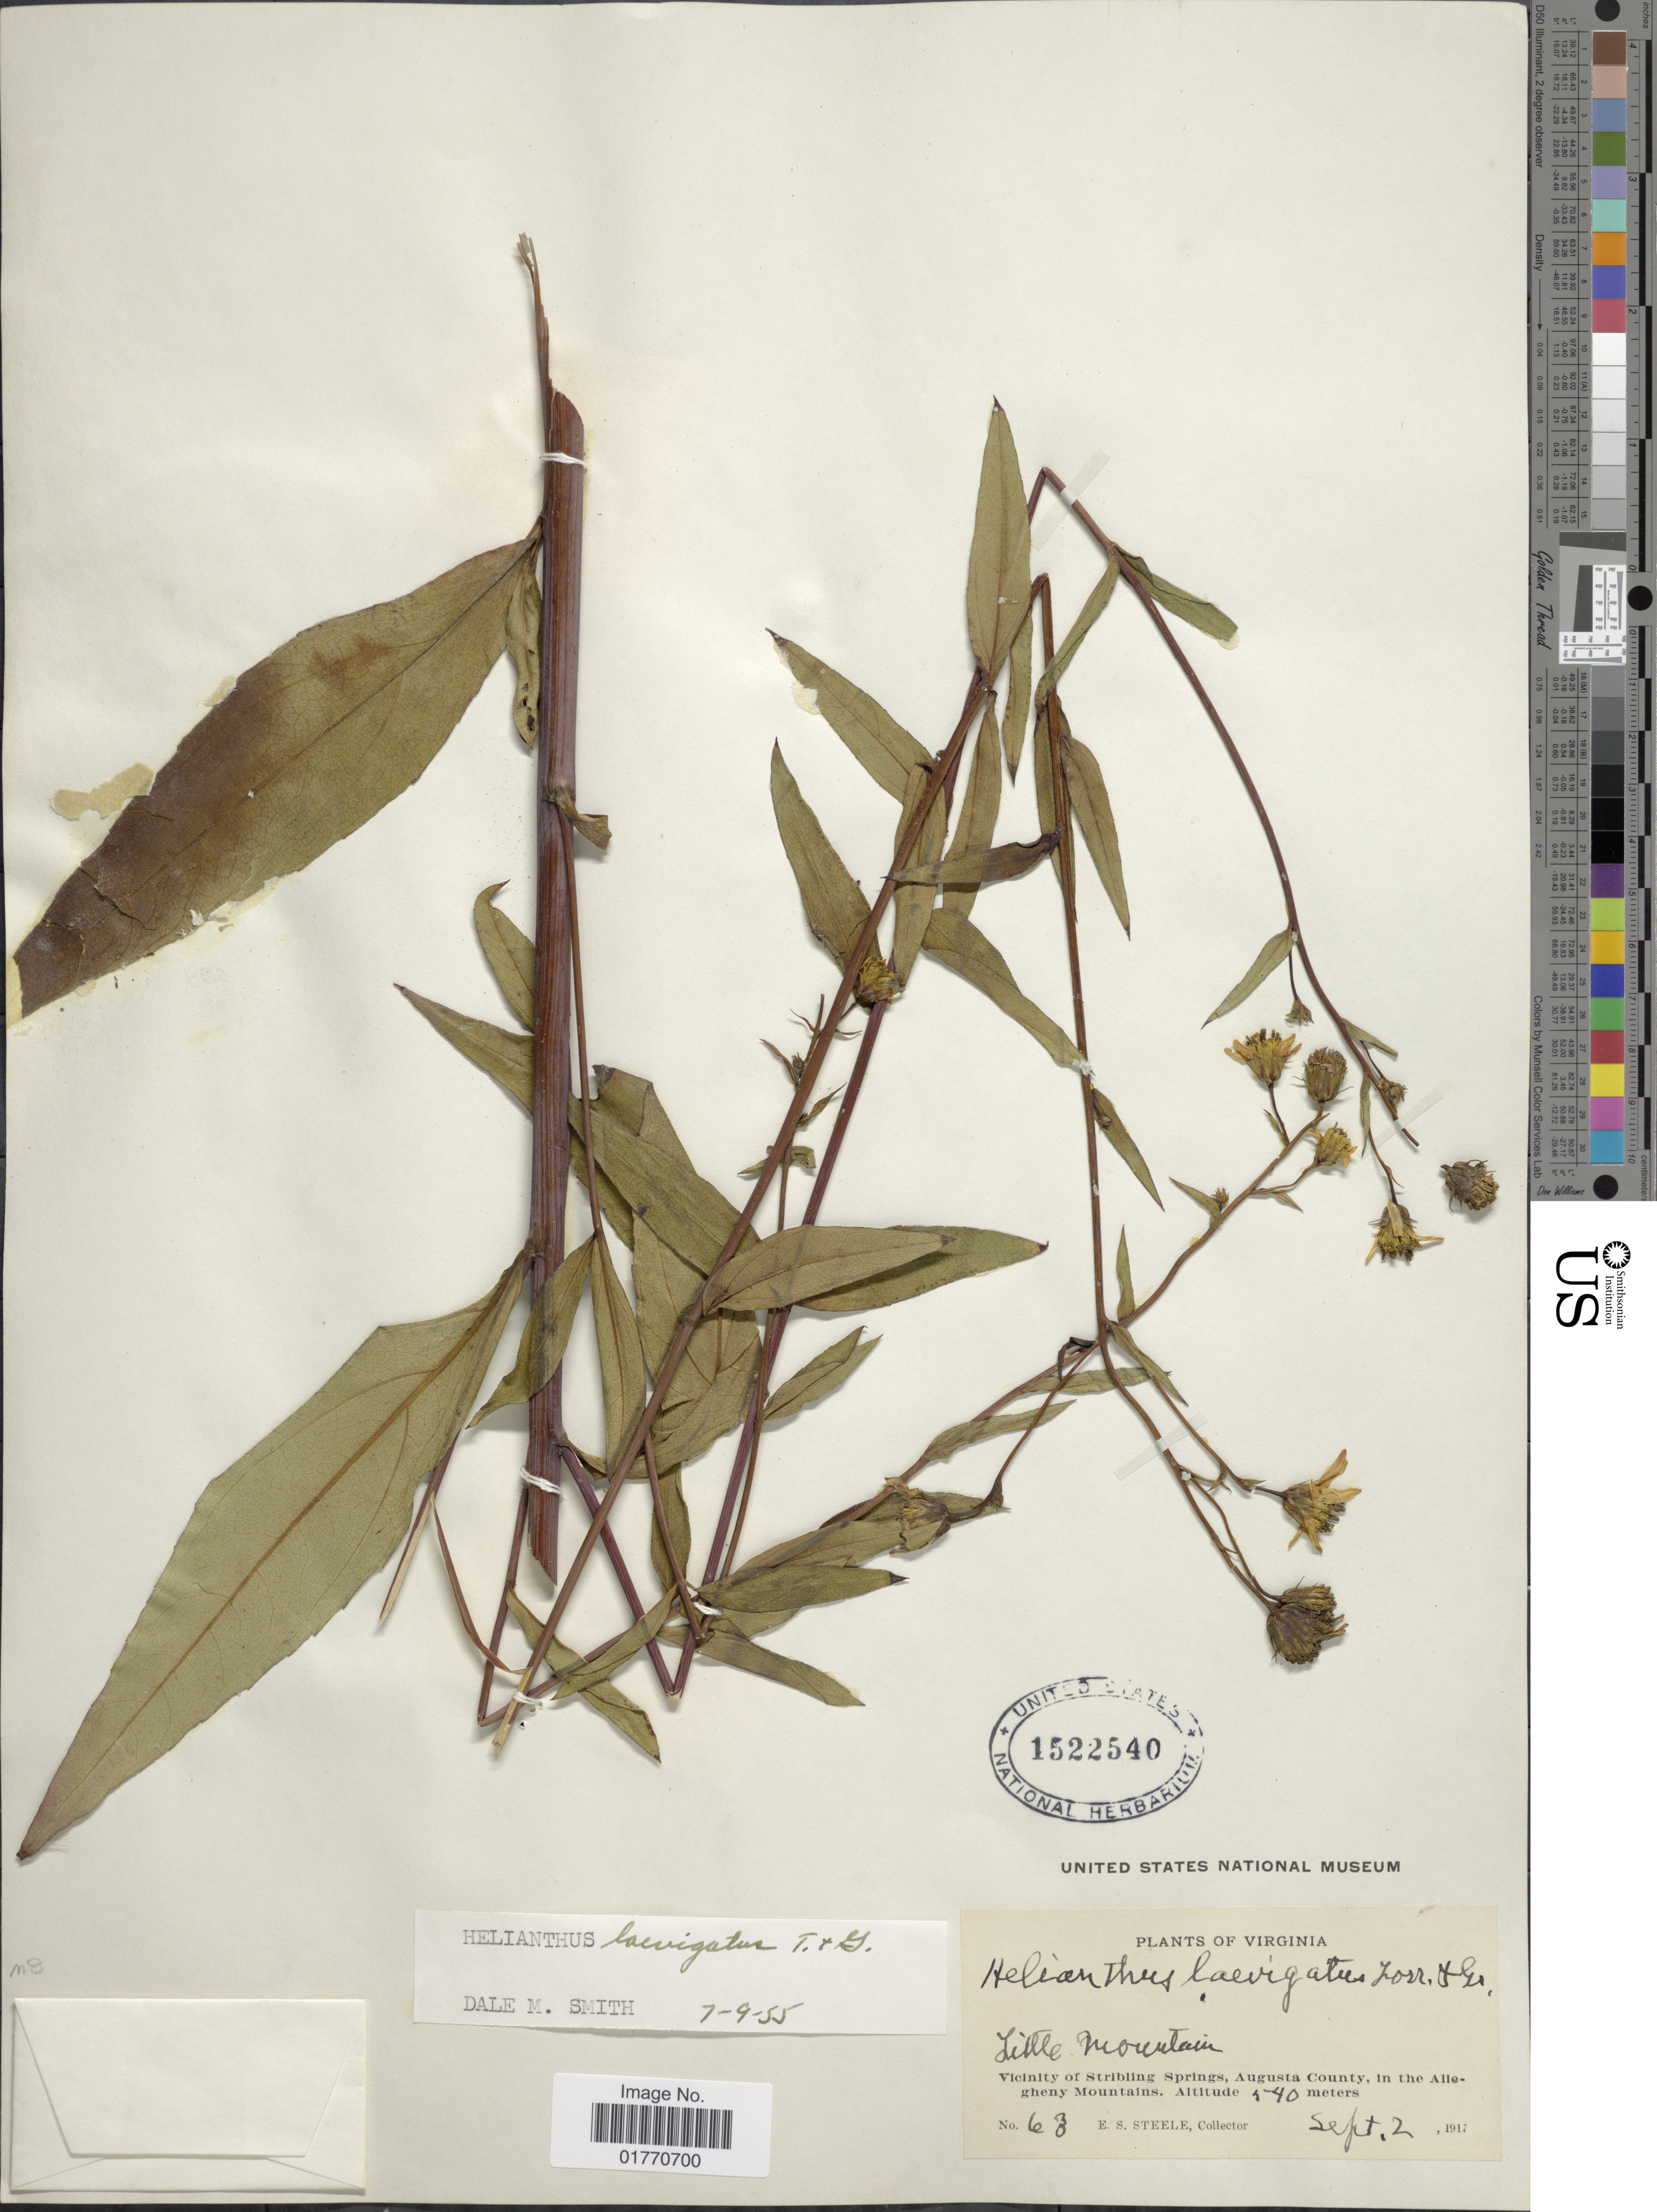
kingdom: Plantae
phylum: Tracheophyta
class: Magnoliopsida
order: Asterales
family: Asteraceae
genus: Helianthus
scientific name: Helianthus laevigatus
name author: Torr. & A. Gray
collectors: E. Steele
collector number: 63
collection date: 1917-09-02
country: United States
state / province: Virginia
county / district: Augusta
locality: Vicinity of Stribling Springs, Augusta County, in the Allegheny Mountains, Lille Mountain.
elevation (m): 540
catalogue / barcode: US 1522540